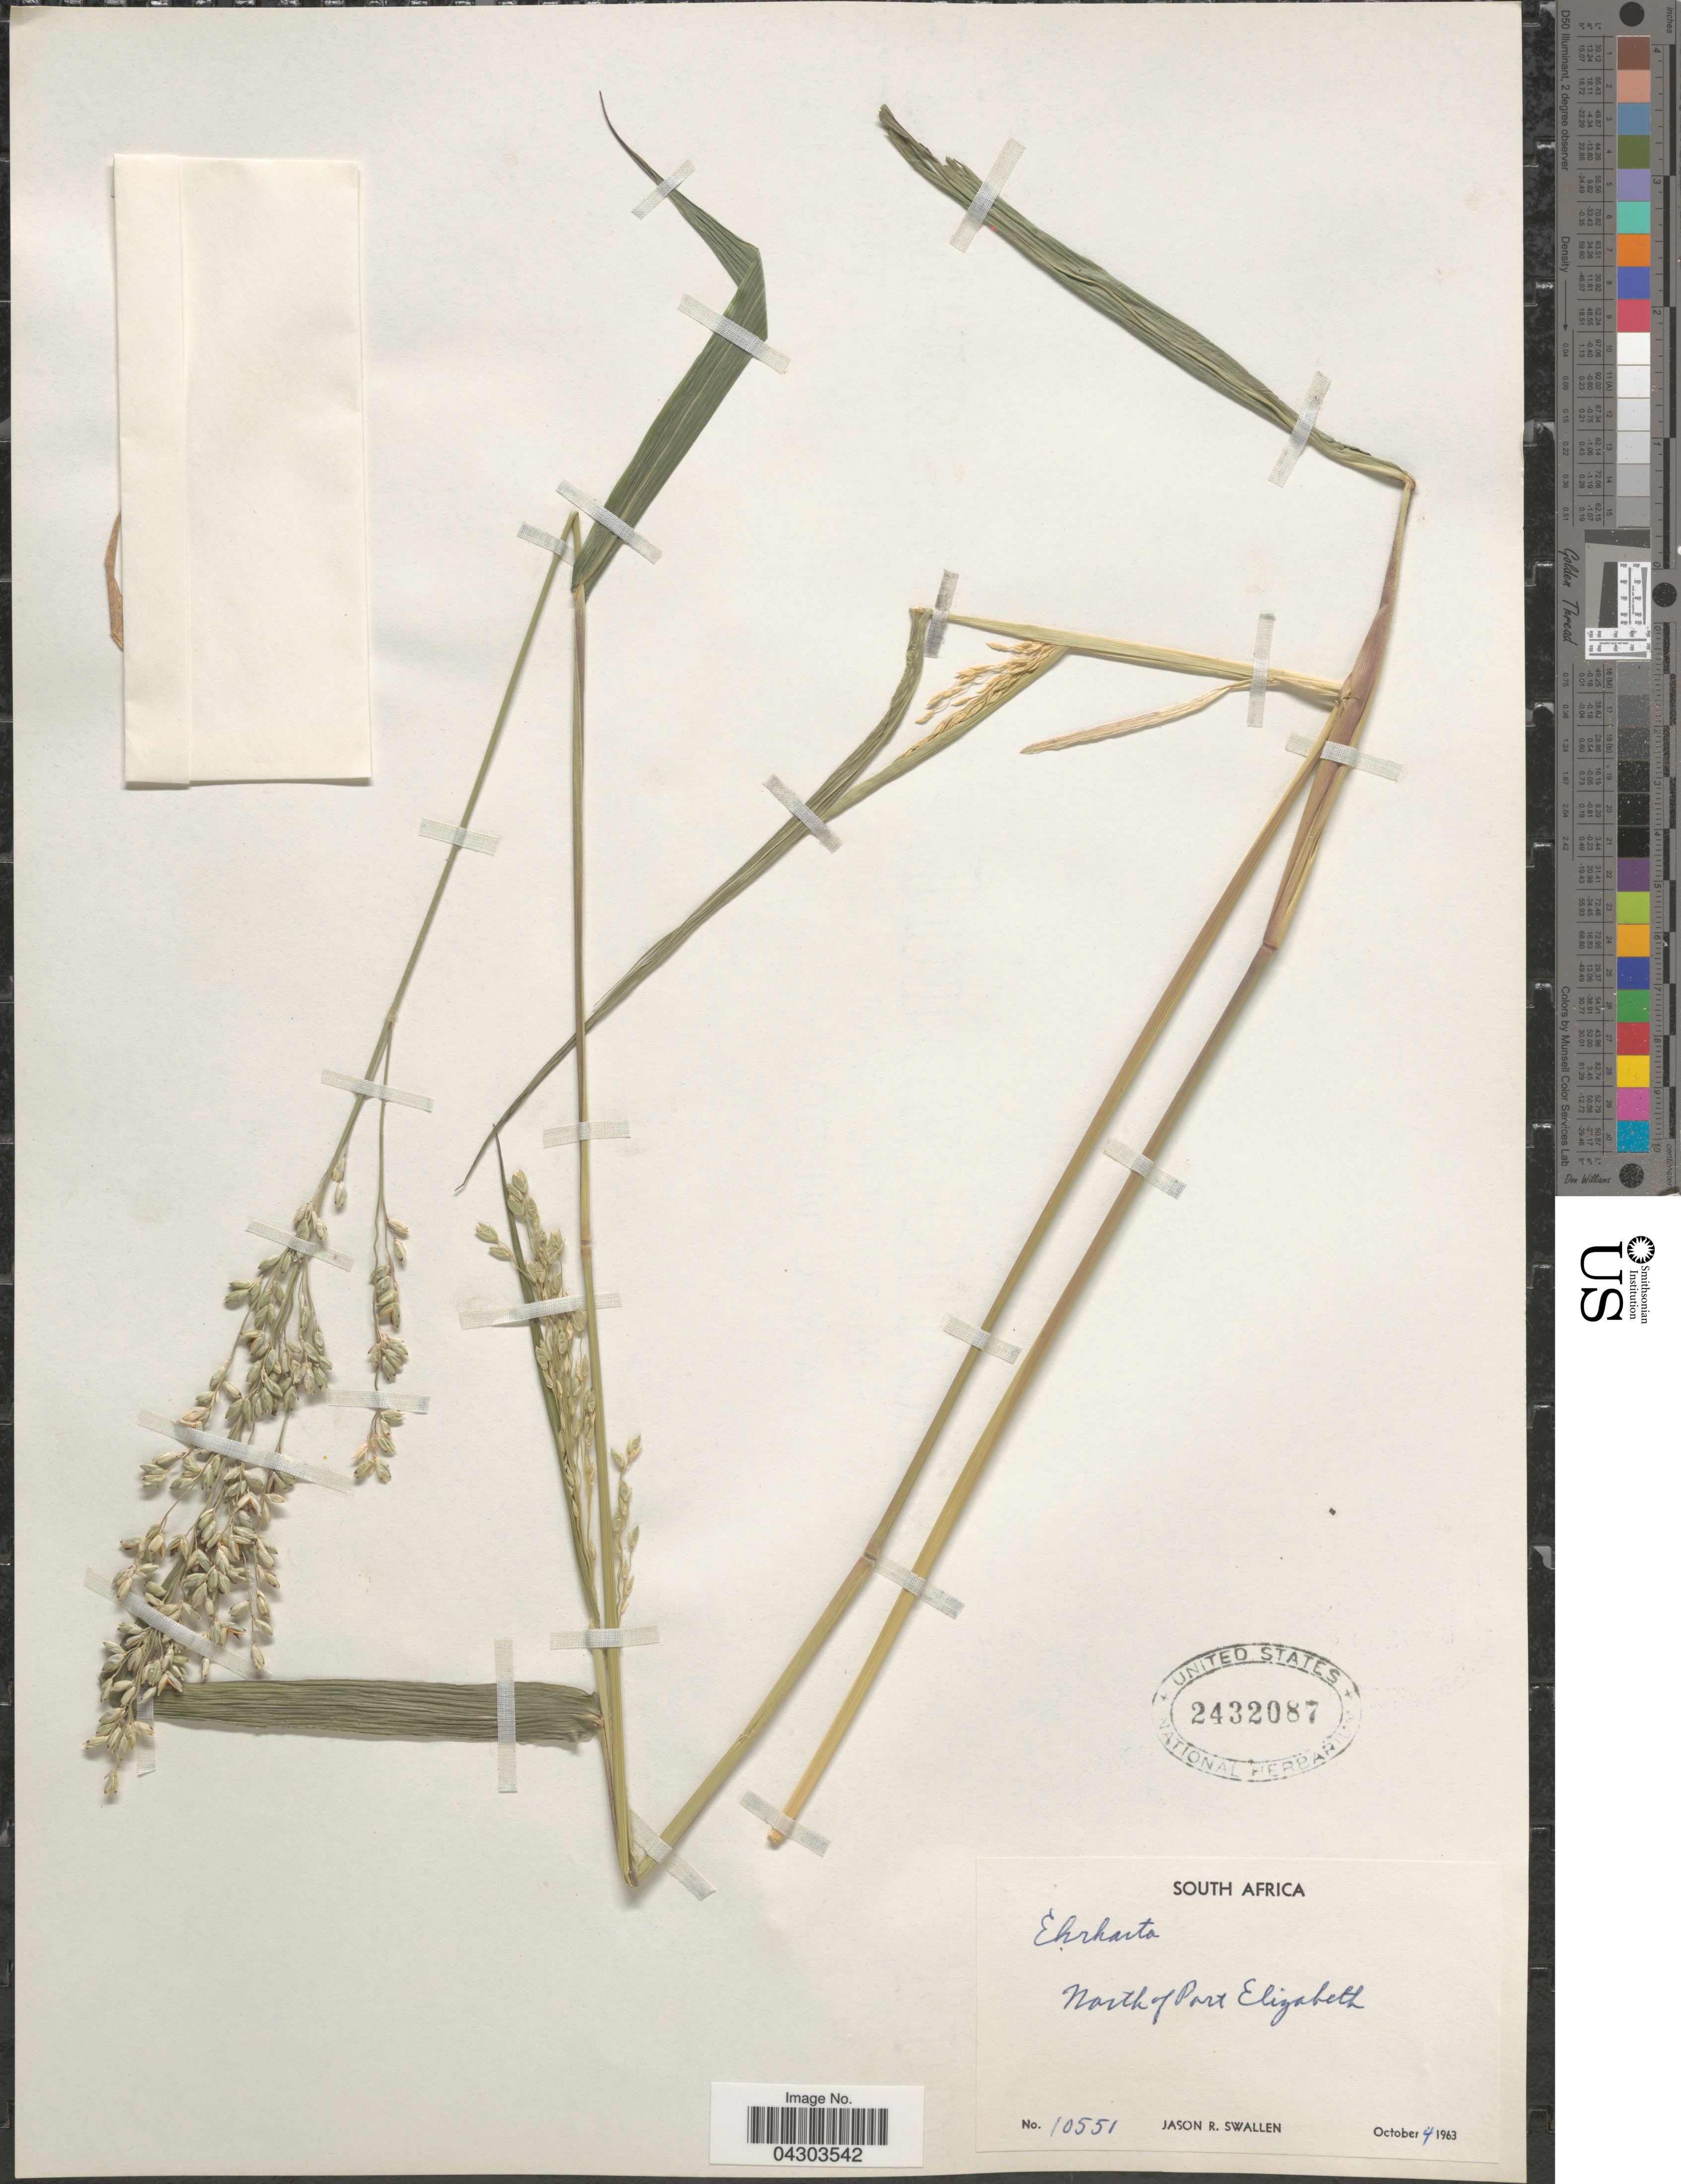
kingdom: Plantae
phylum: Tracheophyta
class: Liliopsida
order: Poales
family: Poaceae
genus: Panicum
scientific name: Panicum deustum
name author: Thunb.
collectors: J. R. Swallen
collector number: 10551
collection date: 1963-10-04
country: South Africa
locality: North of Port Elizabeth.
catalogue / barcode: US 2432087